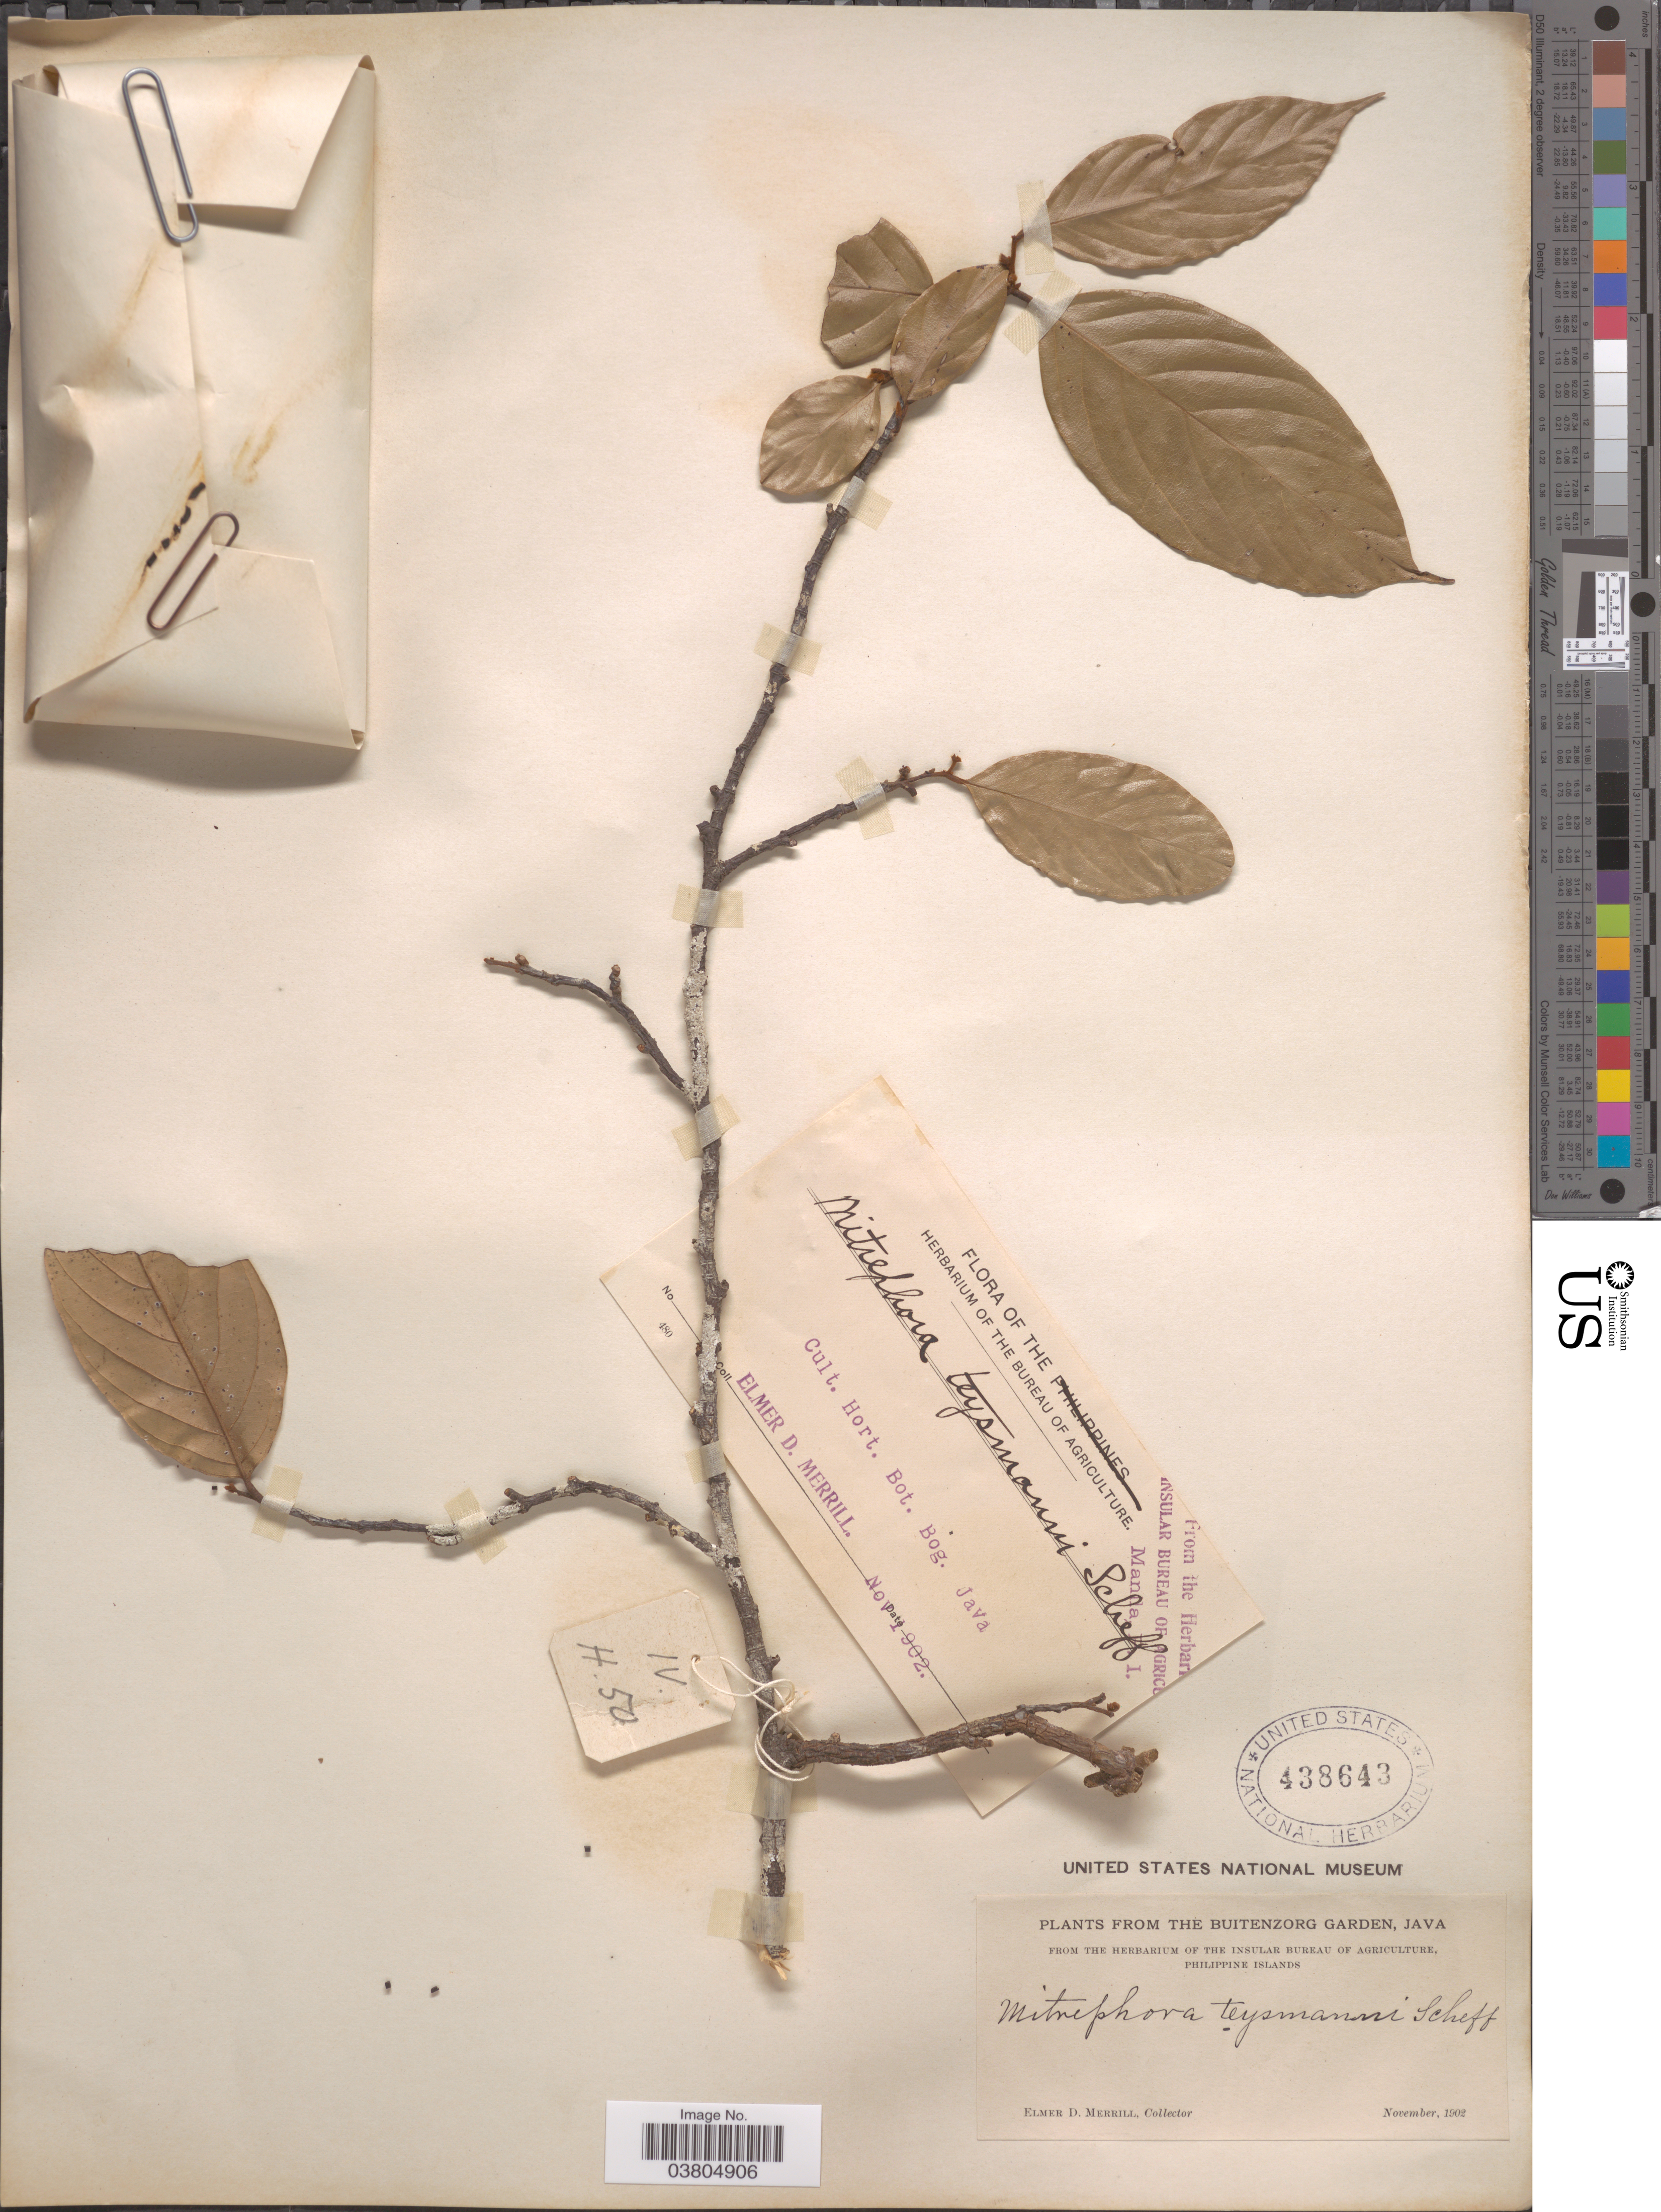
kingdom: Plantae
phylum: Tracheophyta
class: Magnoliopsida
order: Magnoliales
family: Annonaceae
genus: Mitrephora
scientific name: Mitrephora teysmannii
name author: Scheff.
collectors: E. D. Merrill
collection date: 1902-11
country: Indonesia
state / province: Java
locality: Buitenzorg Garden. Cult. Hort. Bot. Bog.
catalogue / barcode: US 438643